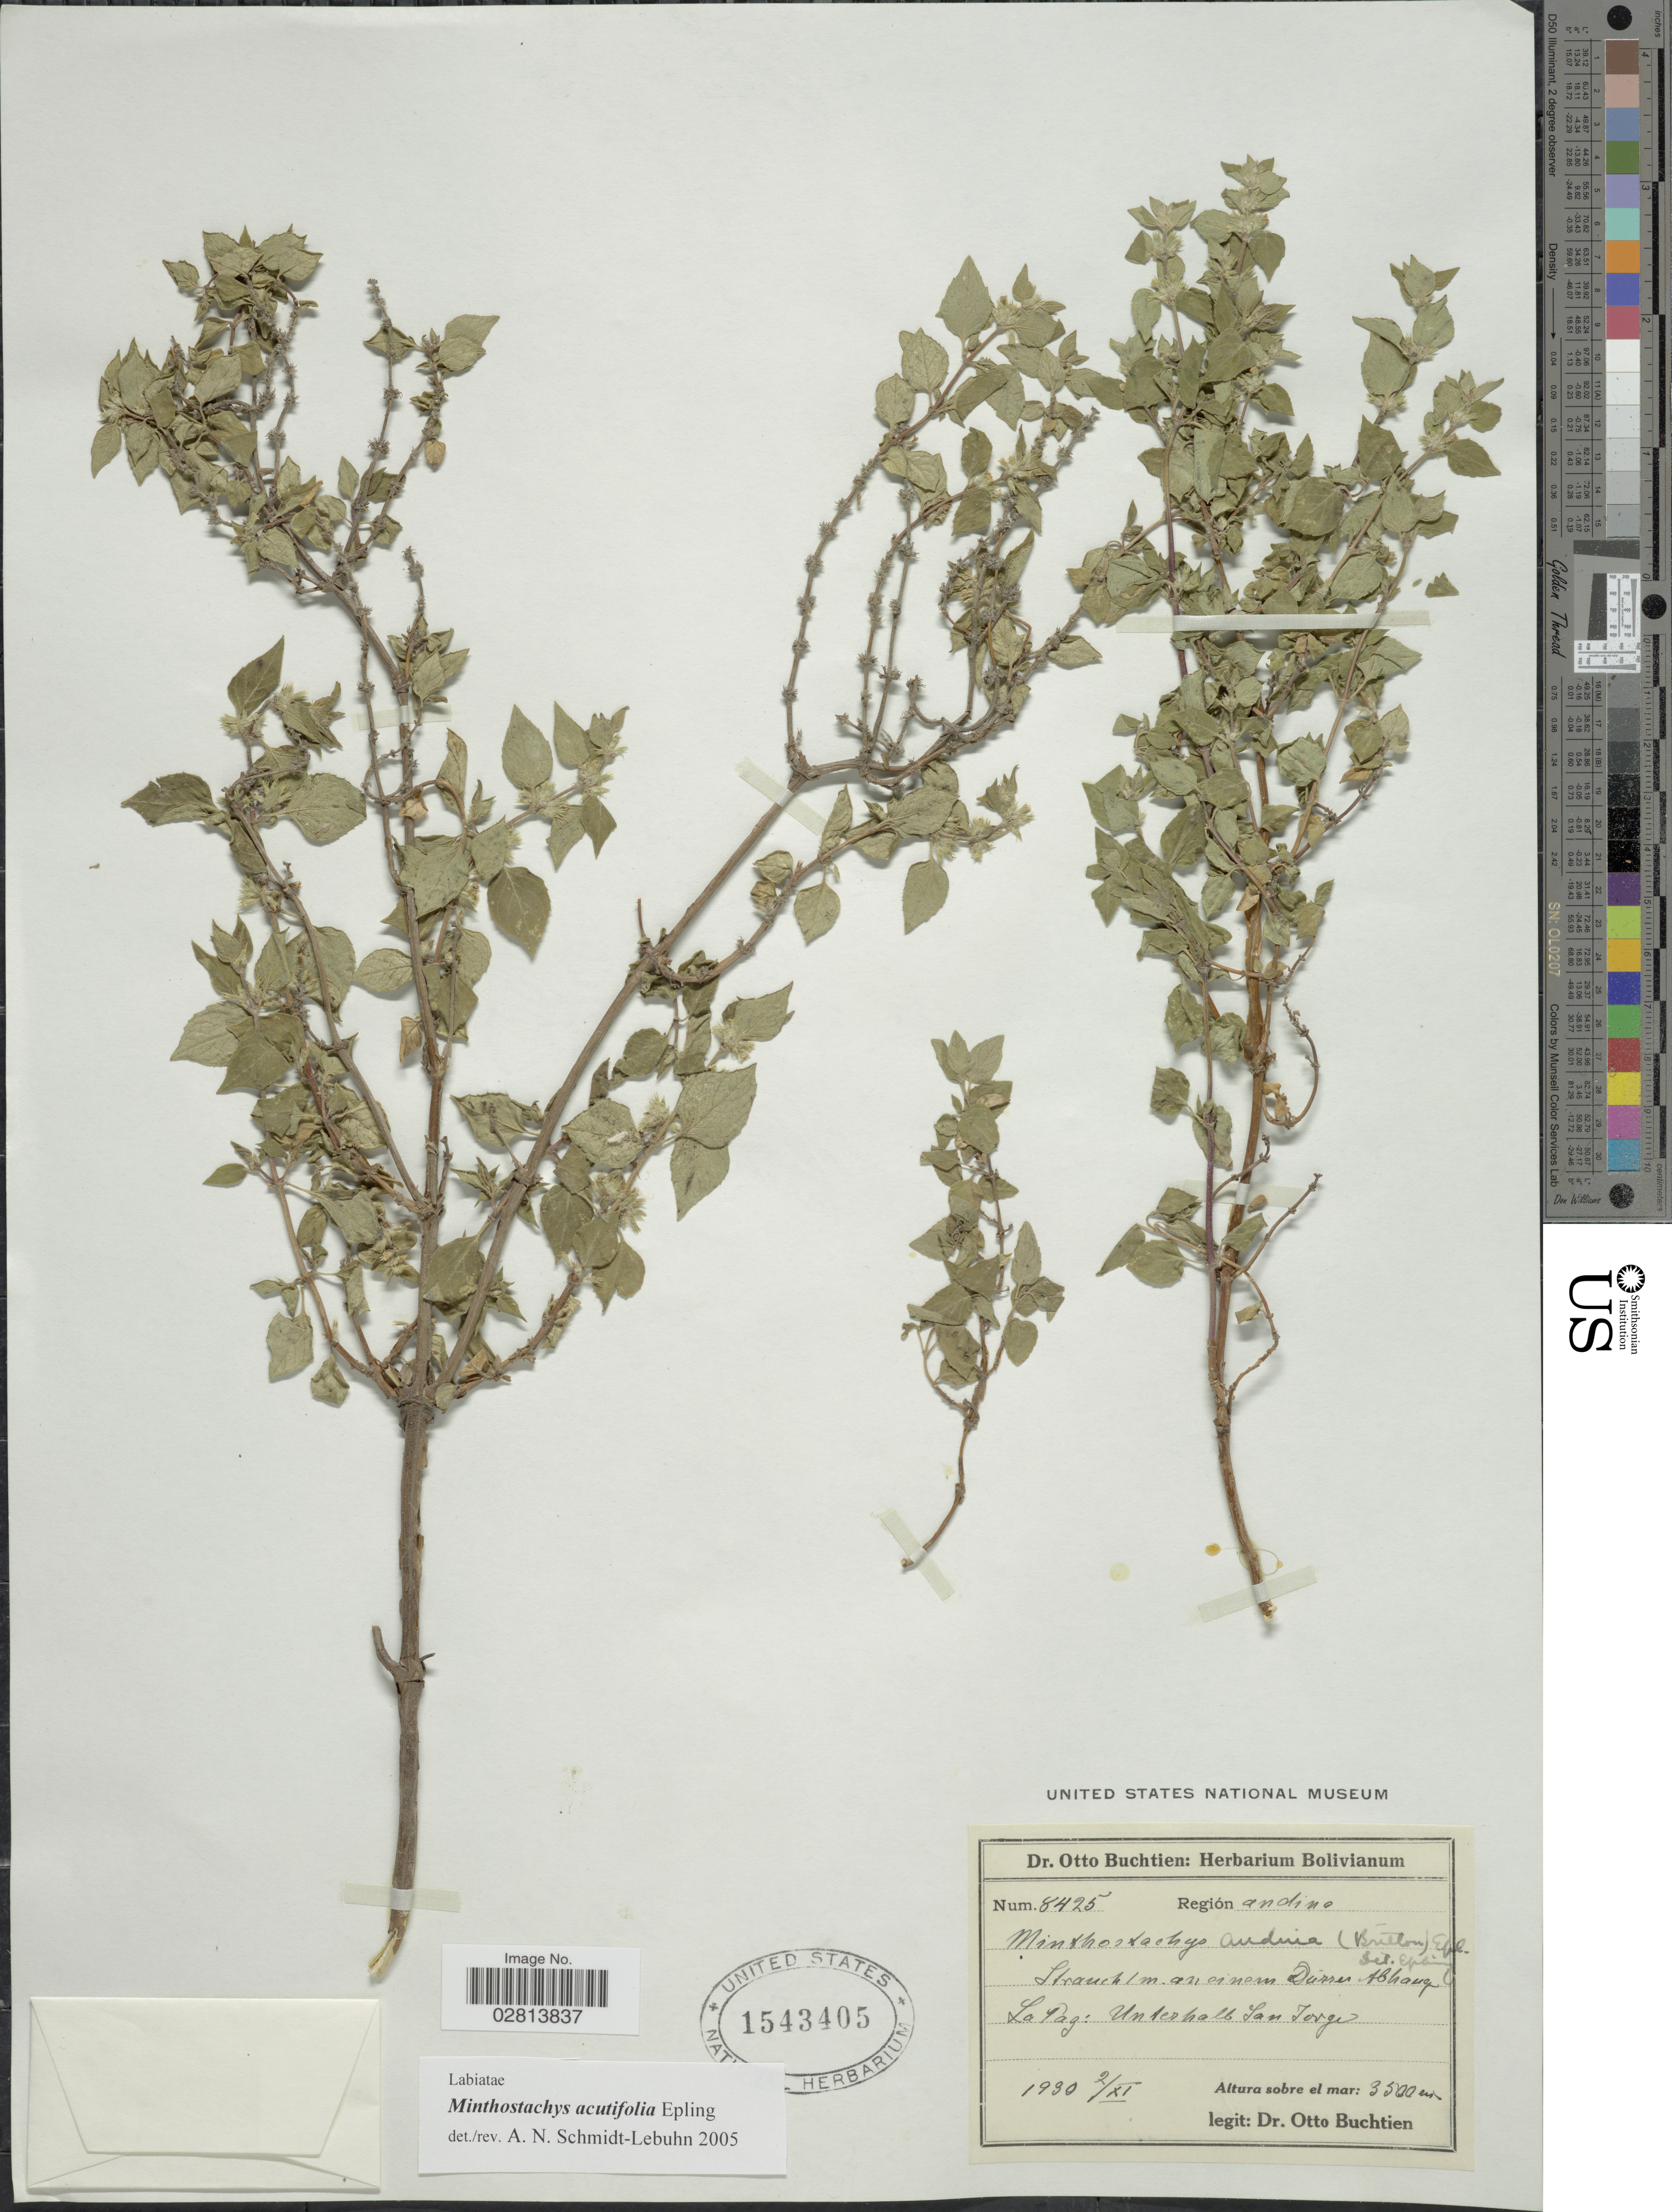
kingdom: Plantae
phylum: Tracheophyta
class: Magnoliopsida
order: Lamiales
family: Lamiaceae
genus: Minthostachys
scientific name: Minthostachys acutifolia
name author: Epling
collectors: O. Buchtien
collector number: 8425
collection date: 1930-11-02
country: Bolivia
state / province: La Paz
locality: Región andina, Unterhalb San Jorge.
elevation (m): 3500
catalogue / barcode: US 1543405